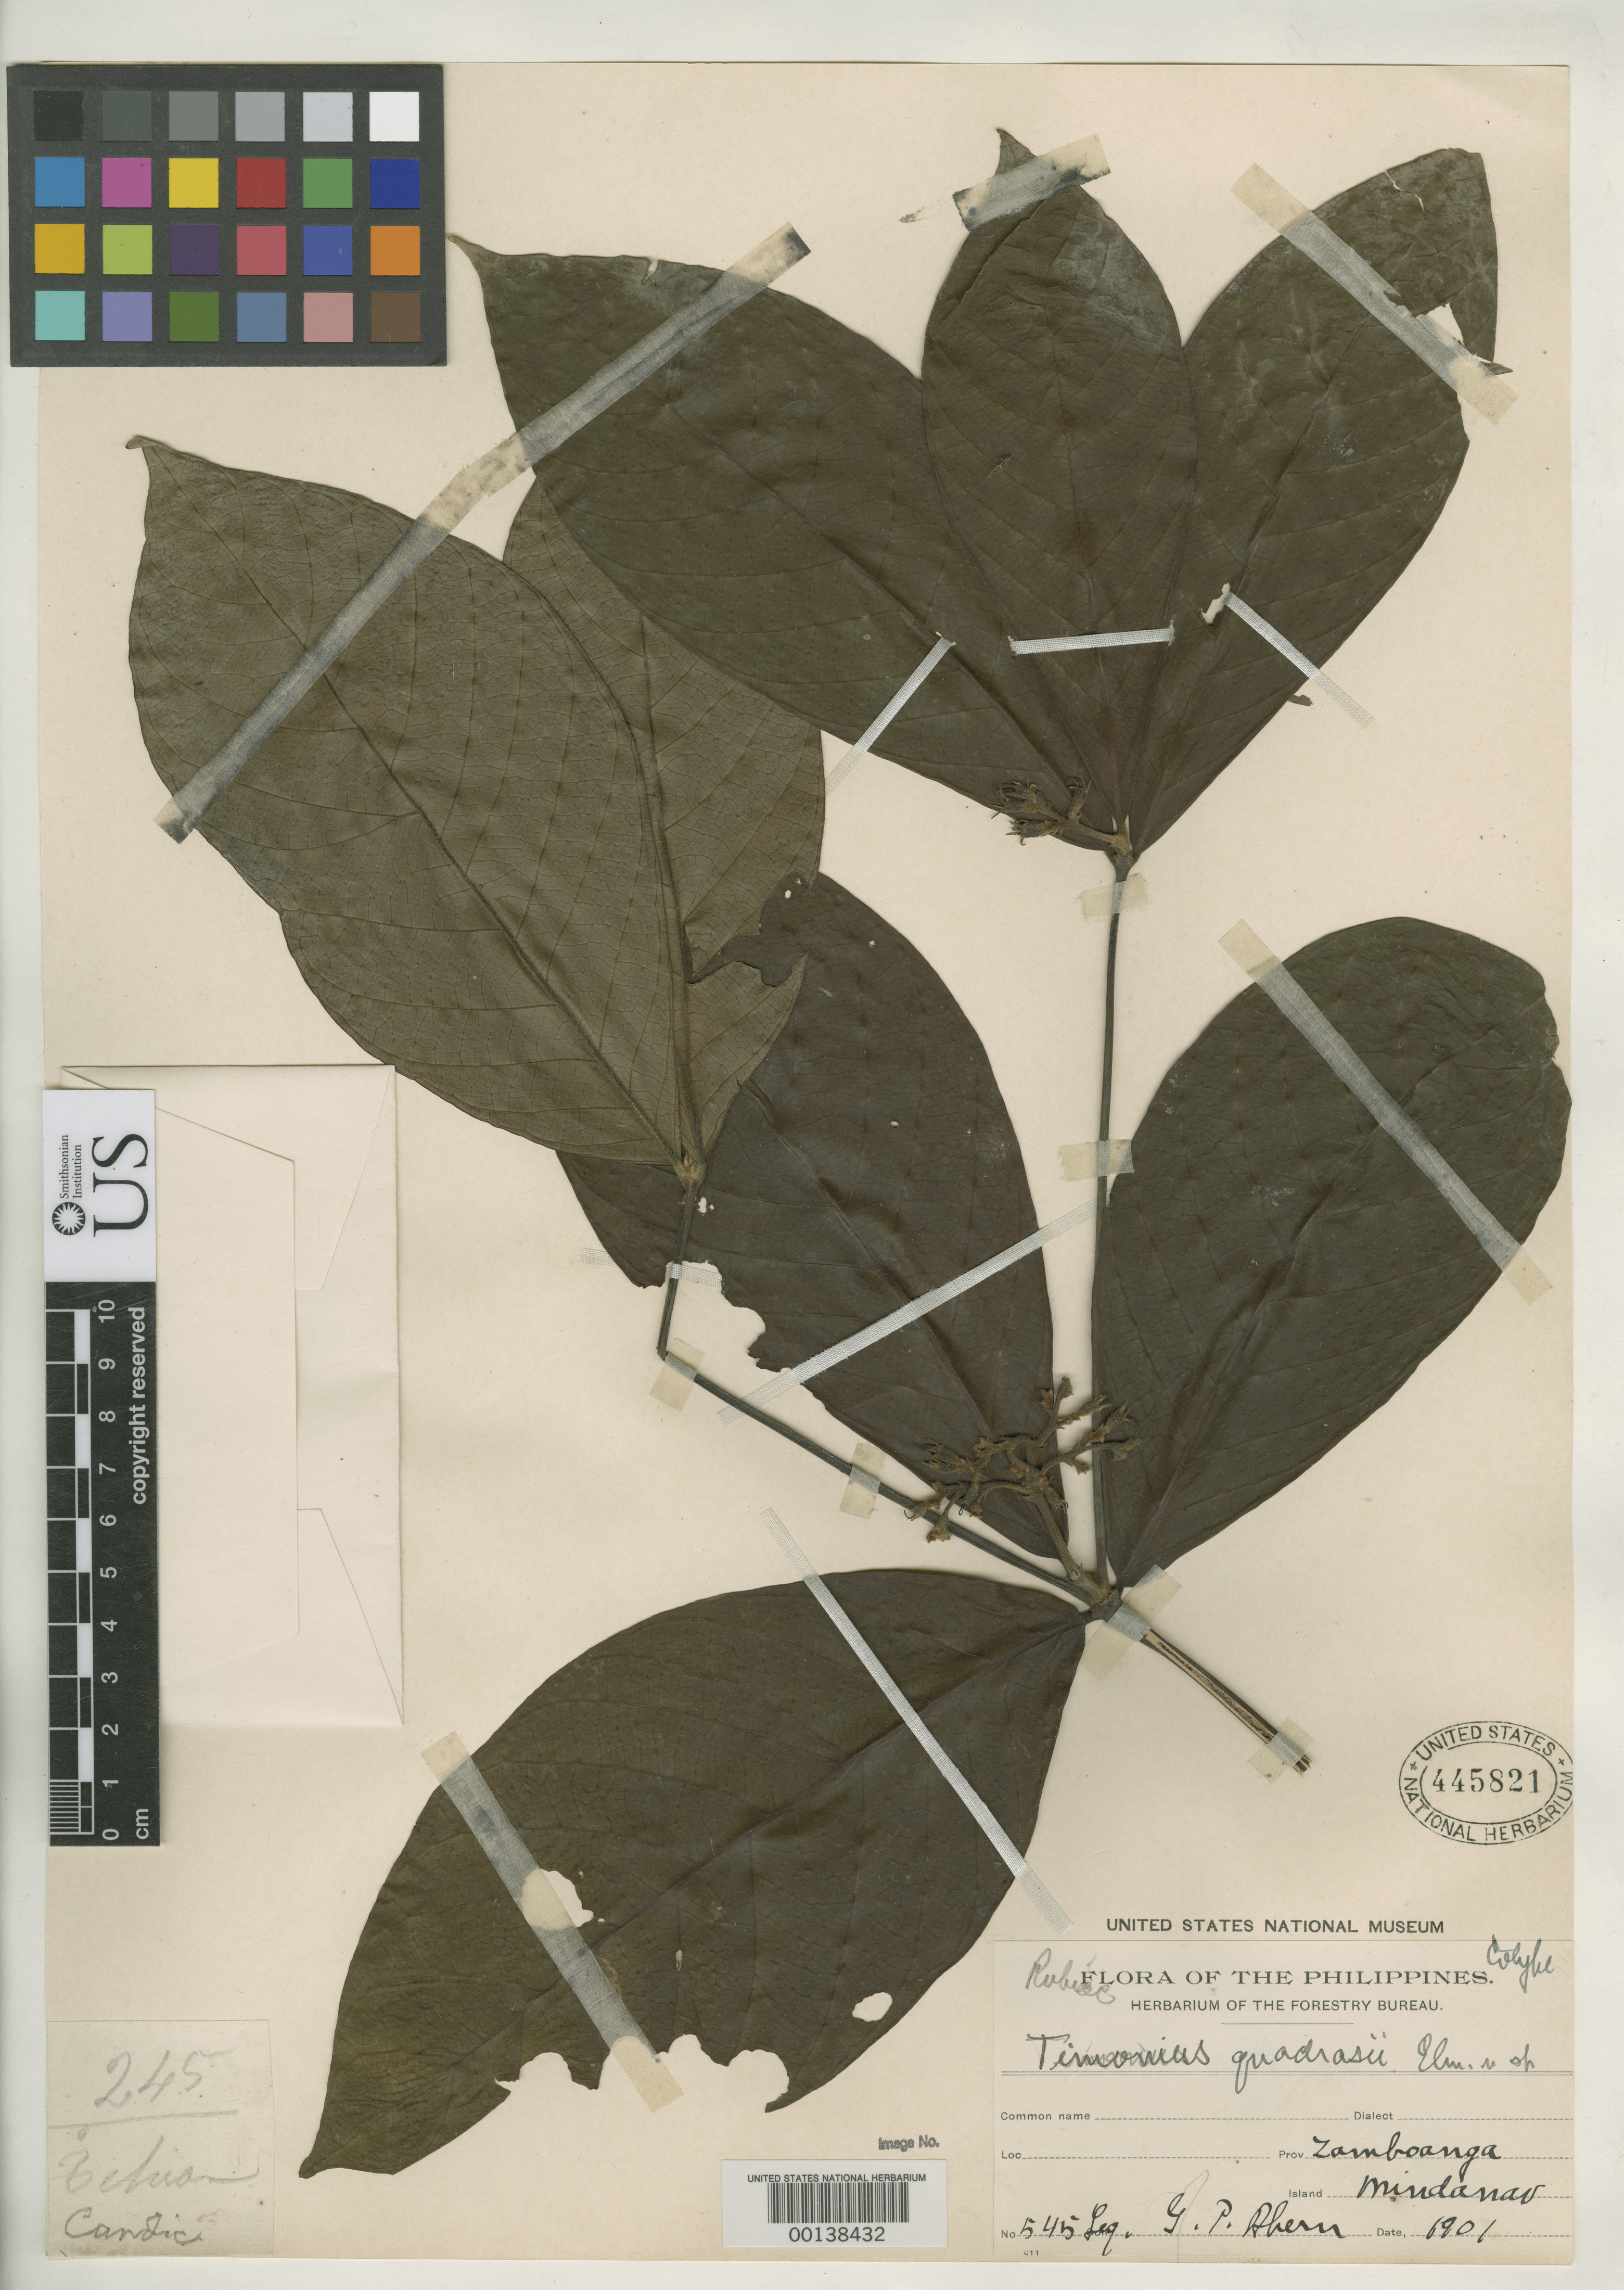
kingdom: Plantae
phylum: Tracheophyta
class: Magnoliopsida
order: Gentianales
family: Rubiaceae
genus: Timonius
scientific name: Timonius quadrasii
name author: Elmer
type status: Lectotype; Type Collection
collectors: G. Ahern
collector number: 545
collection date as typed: Mar 1901 to -- Jun 1901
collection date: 1901-03/1901-06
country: Philippines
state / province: Zamboanga Peninsula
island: Mindanao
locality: Tetuan.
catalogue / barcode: US 445821